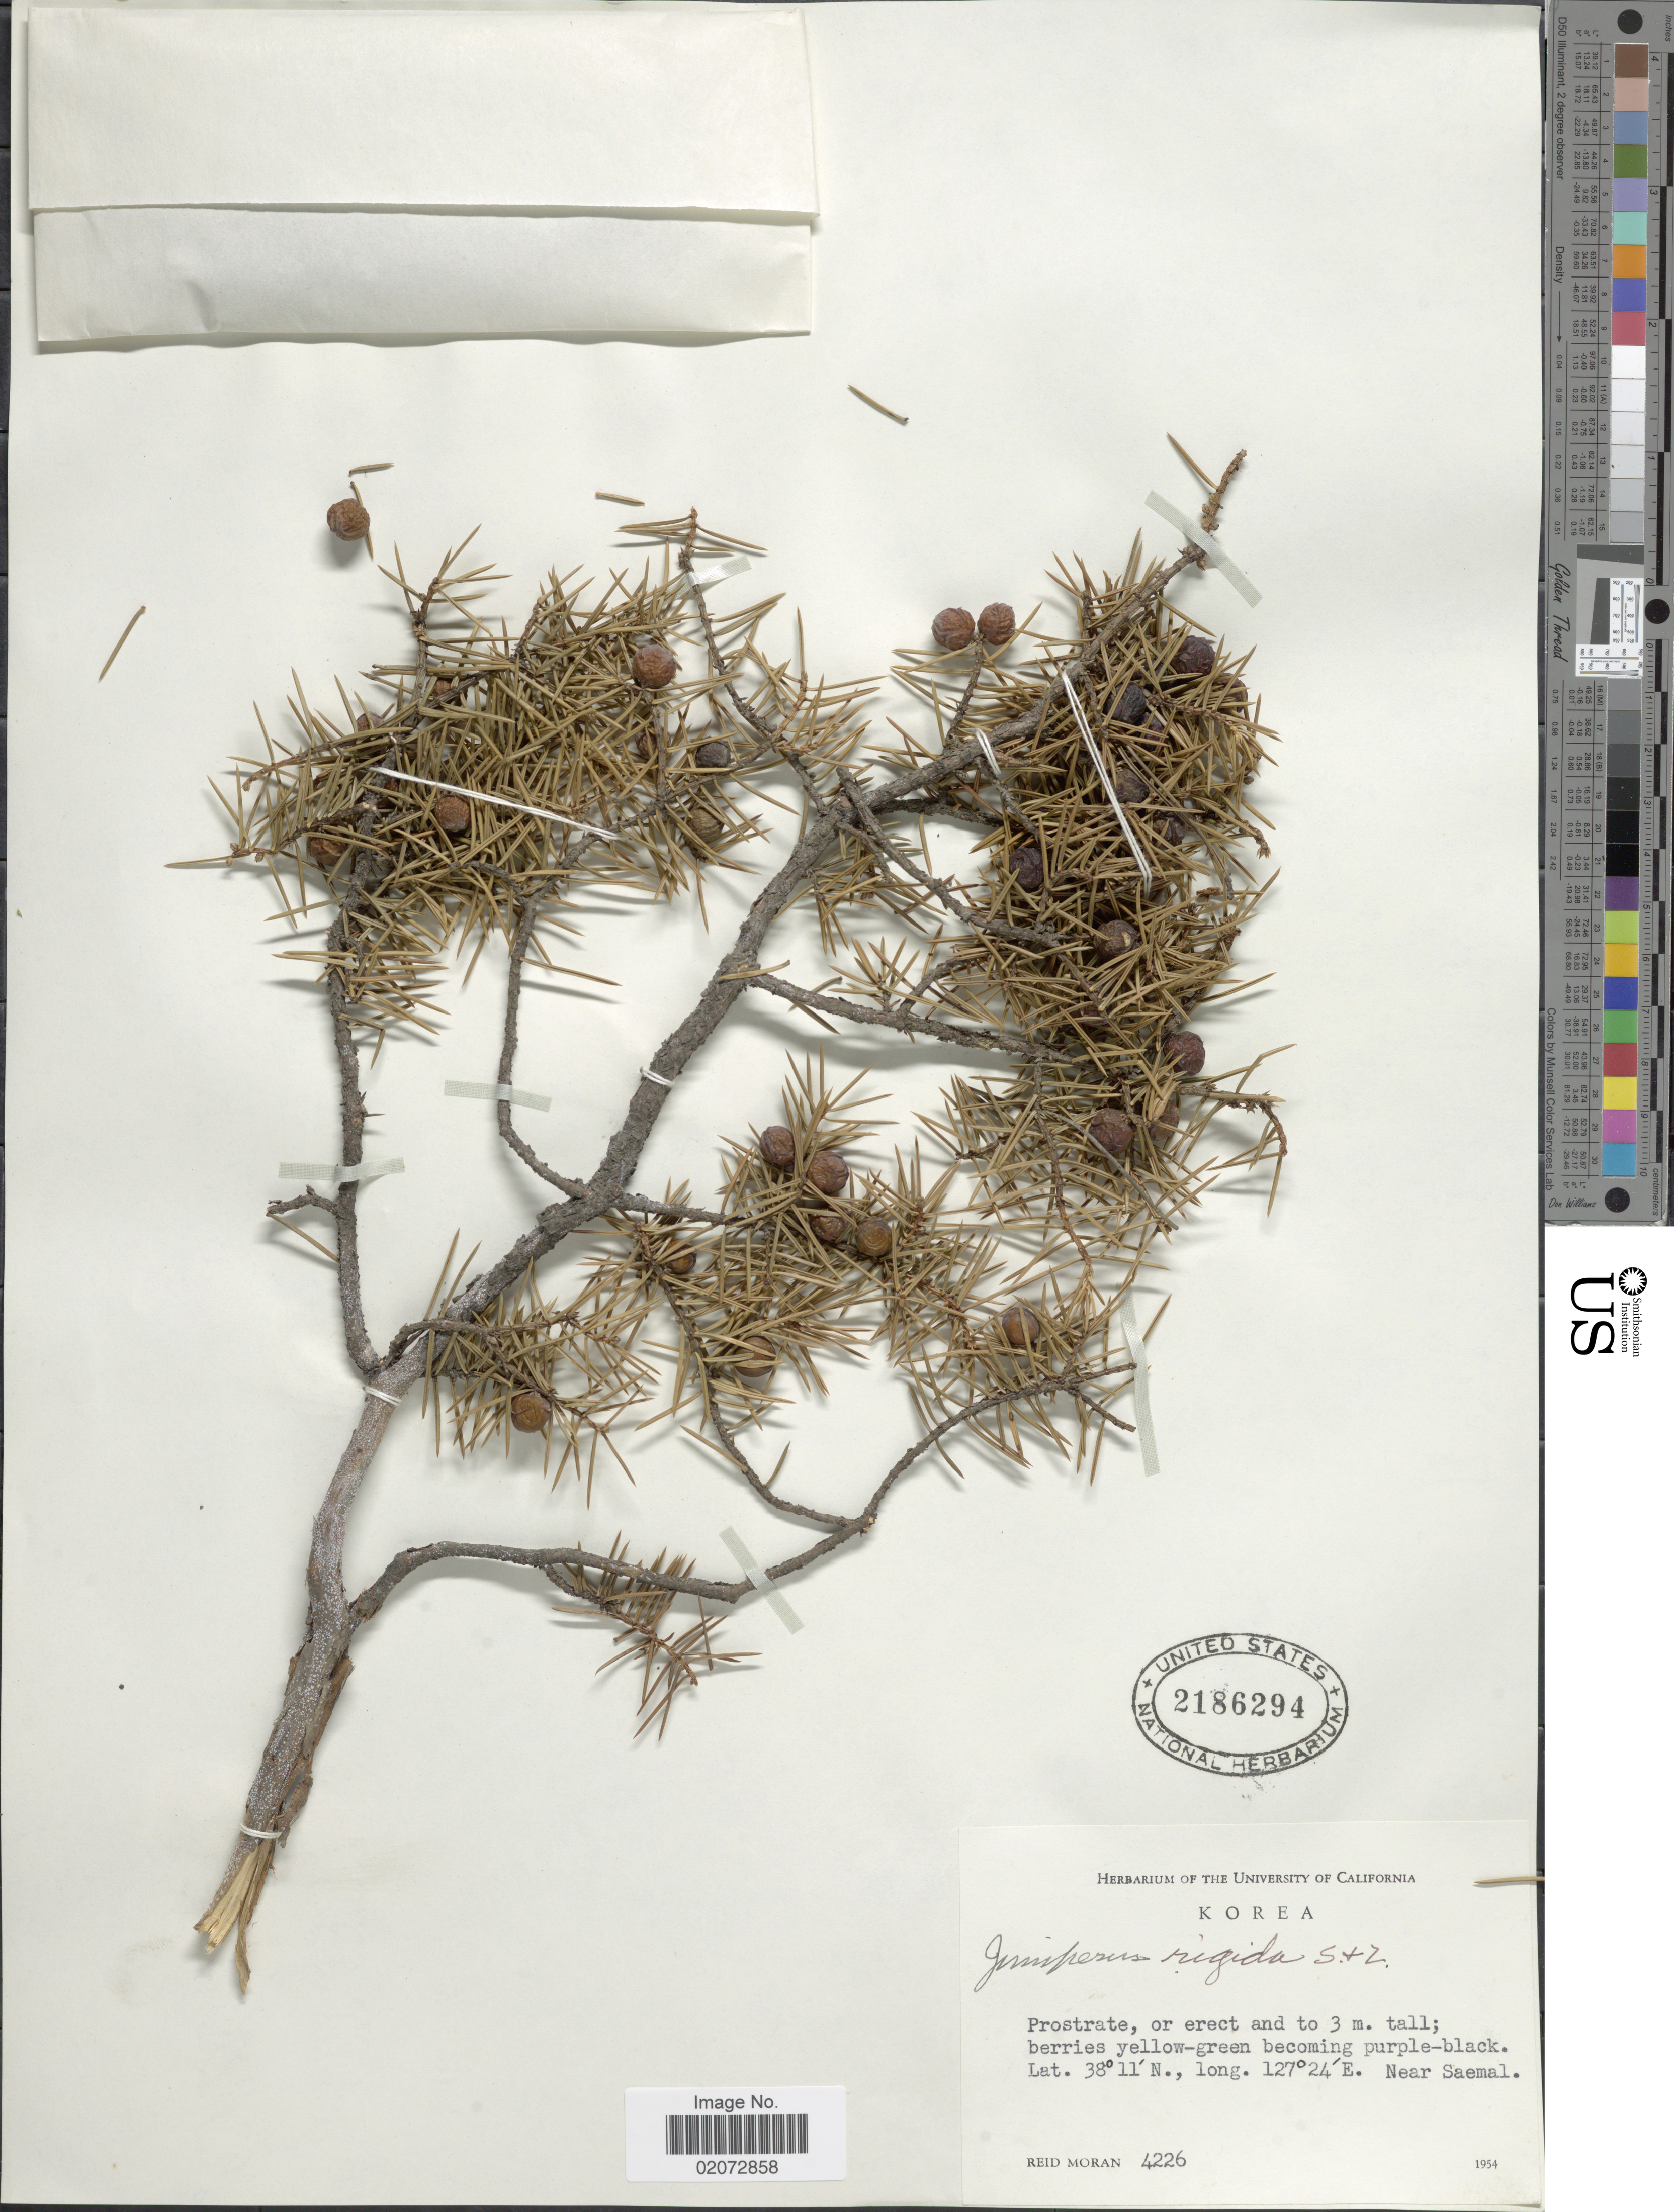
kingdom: Plantae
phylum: Tracheophyta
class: Pinopsida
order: Pinales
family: Cupressaceae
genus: Juniperus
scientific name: Juniperus rigida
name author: Siebold & Zucc.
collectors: R. V. Moran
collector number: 4226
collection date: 1954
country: South Korea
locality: Korea, near Saemal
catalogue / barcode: US 2186294